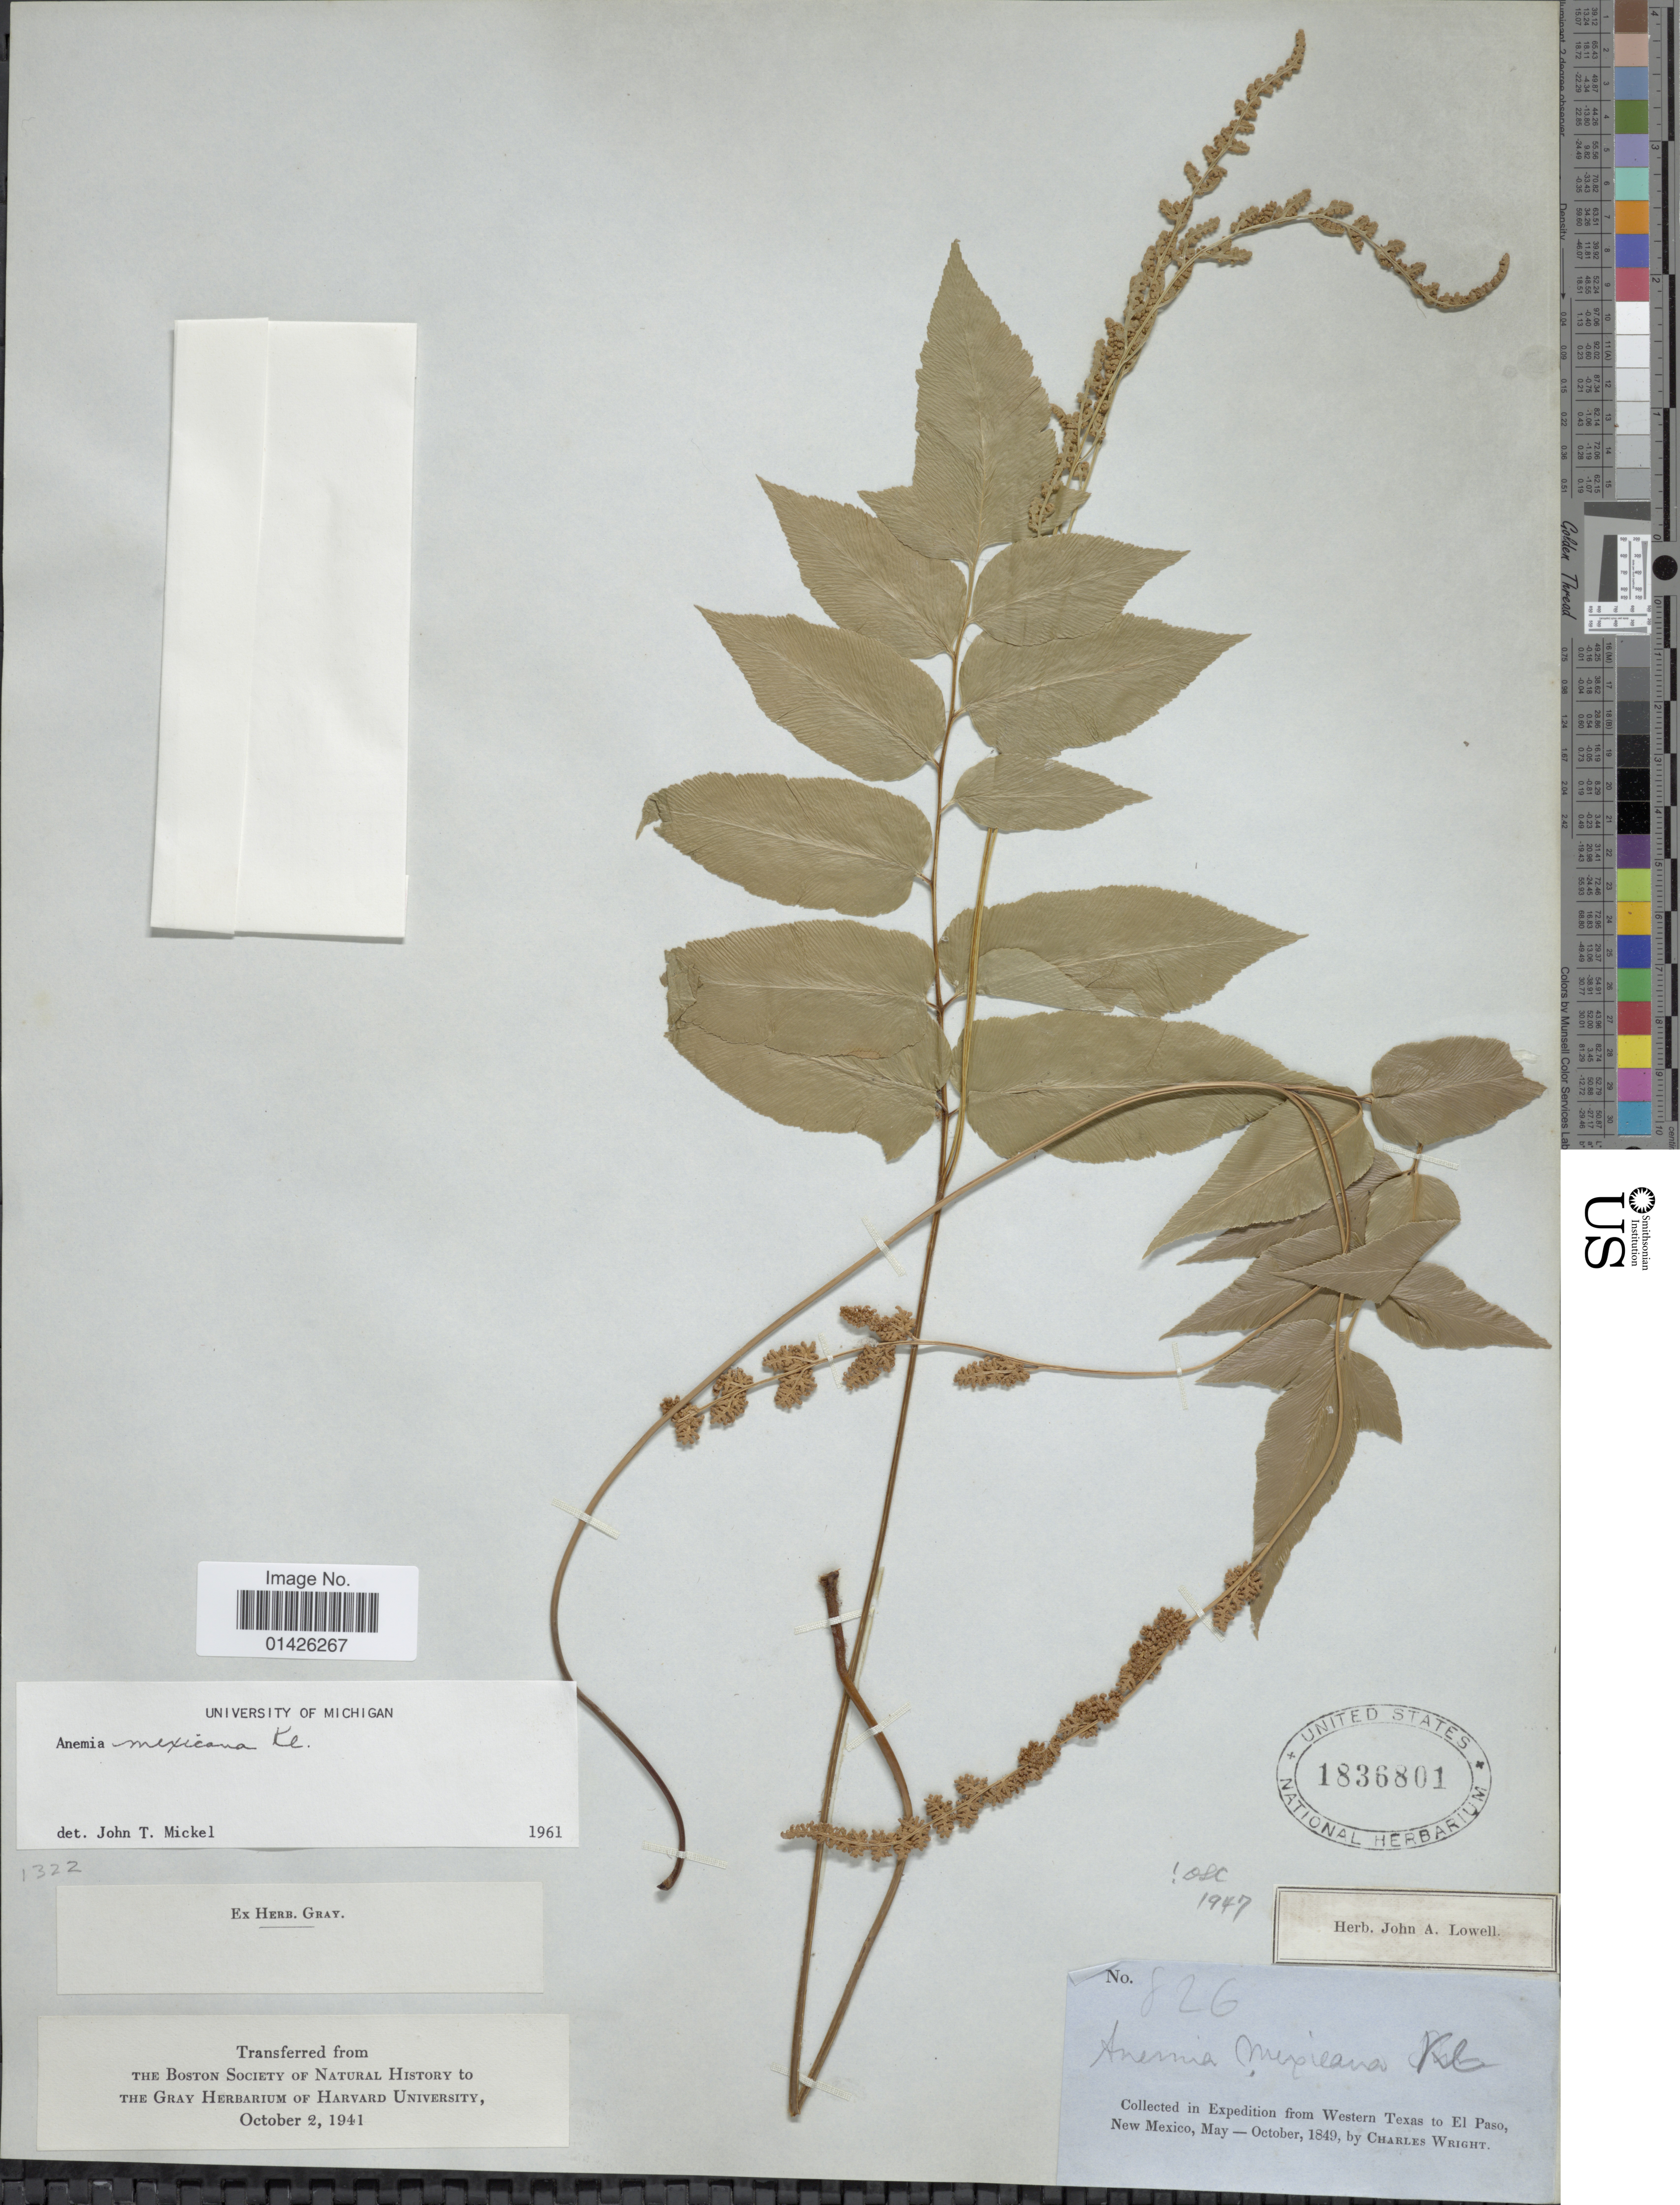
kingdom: Plantae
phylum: Tracheophyta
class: Polypodiopsida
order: Schizaeales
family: Anemiaceae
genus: Anemia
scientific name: Anemia mexicana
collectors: C. Wright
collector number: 826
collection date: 1849-05/1849-10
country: United States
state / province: New Mexico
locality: Western Texas to El Paso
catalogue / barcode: US 1836801